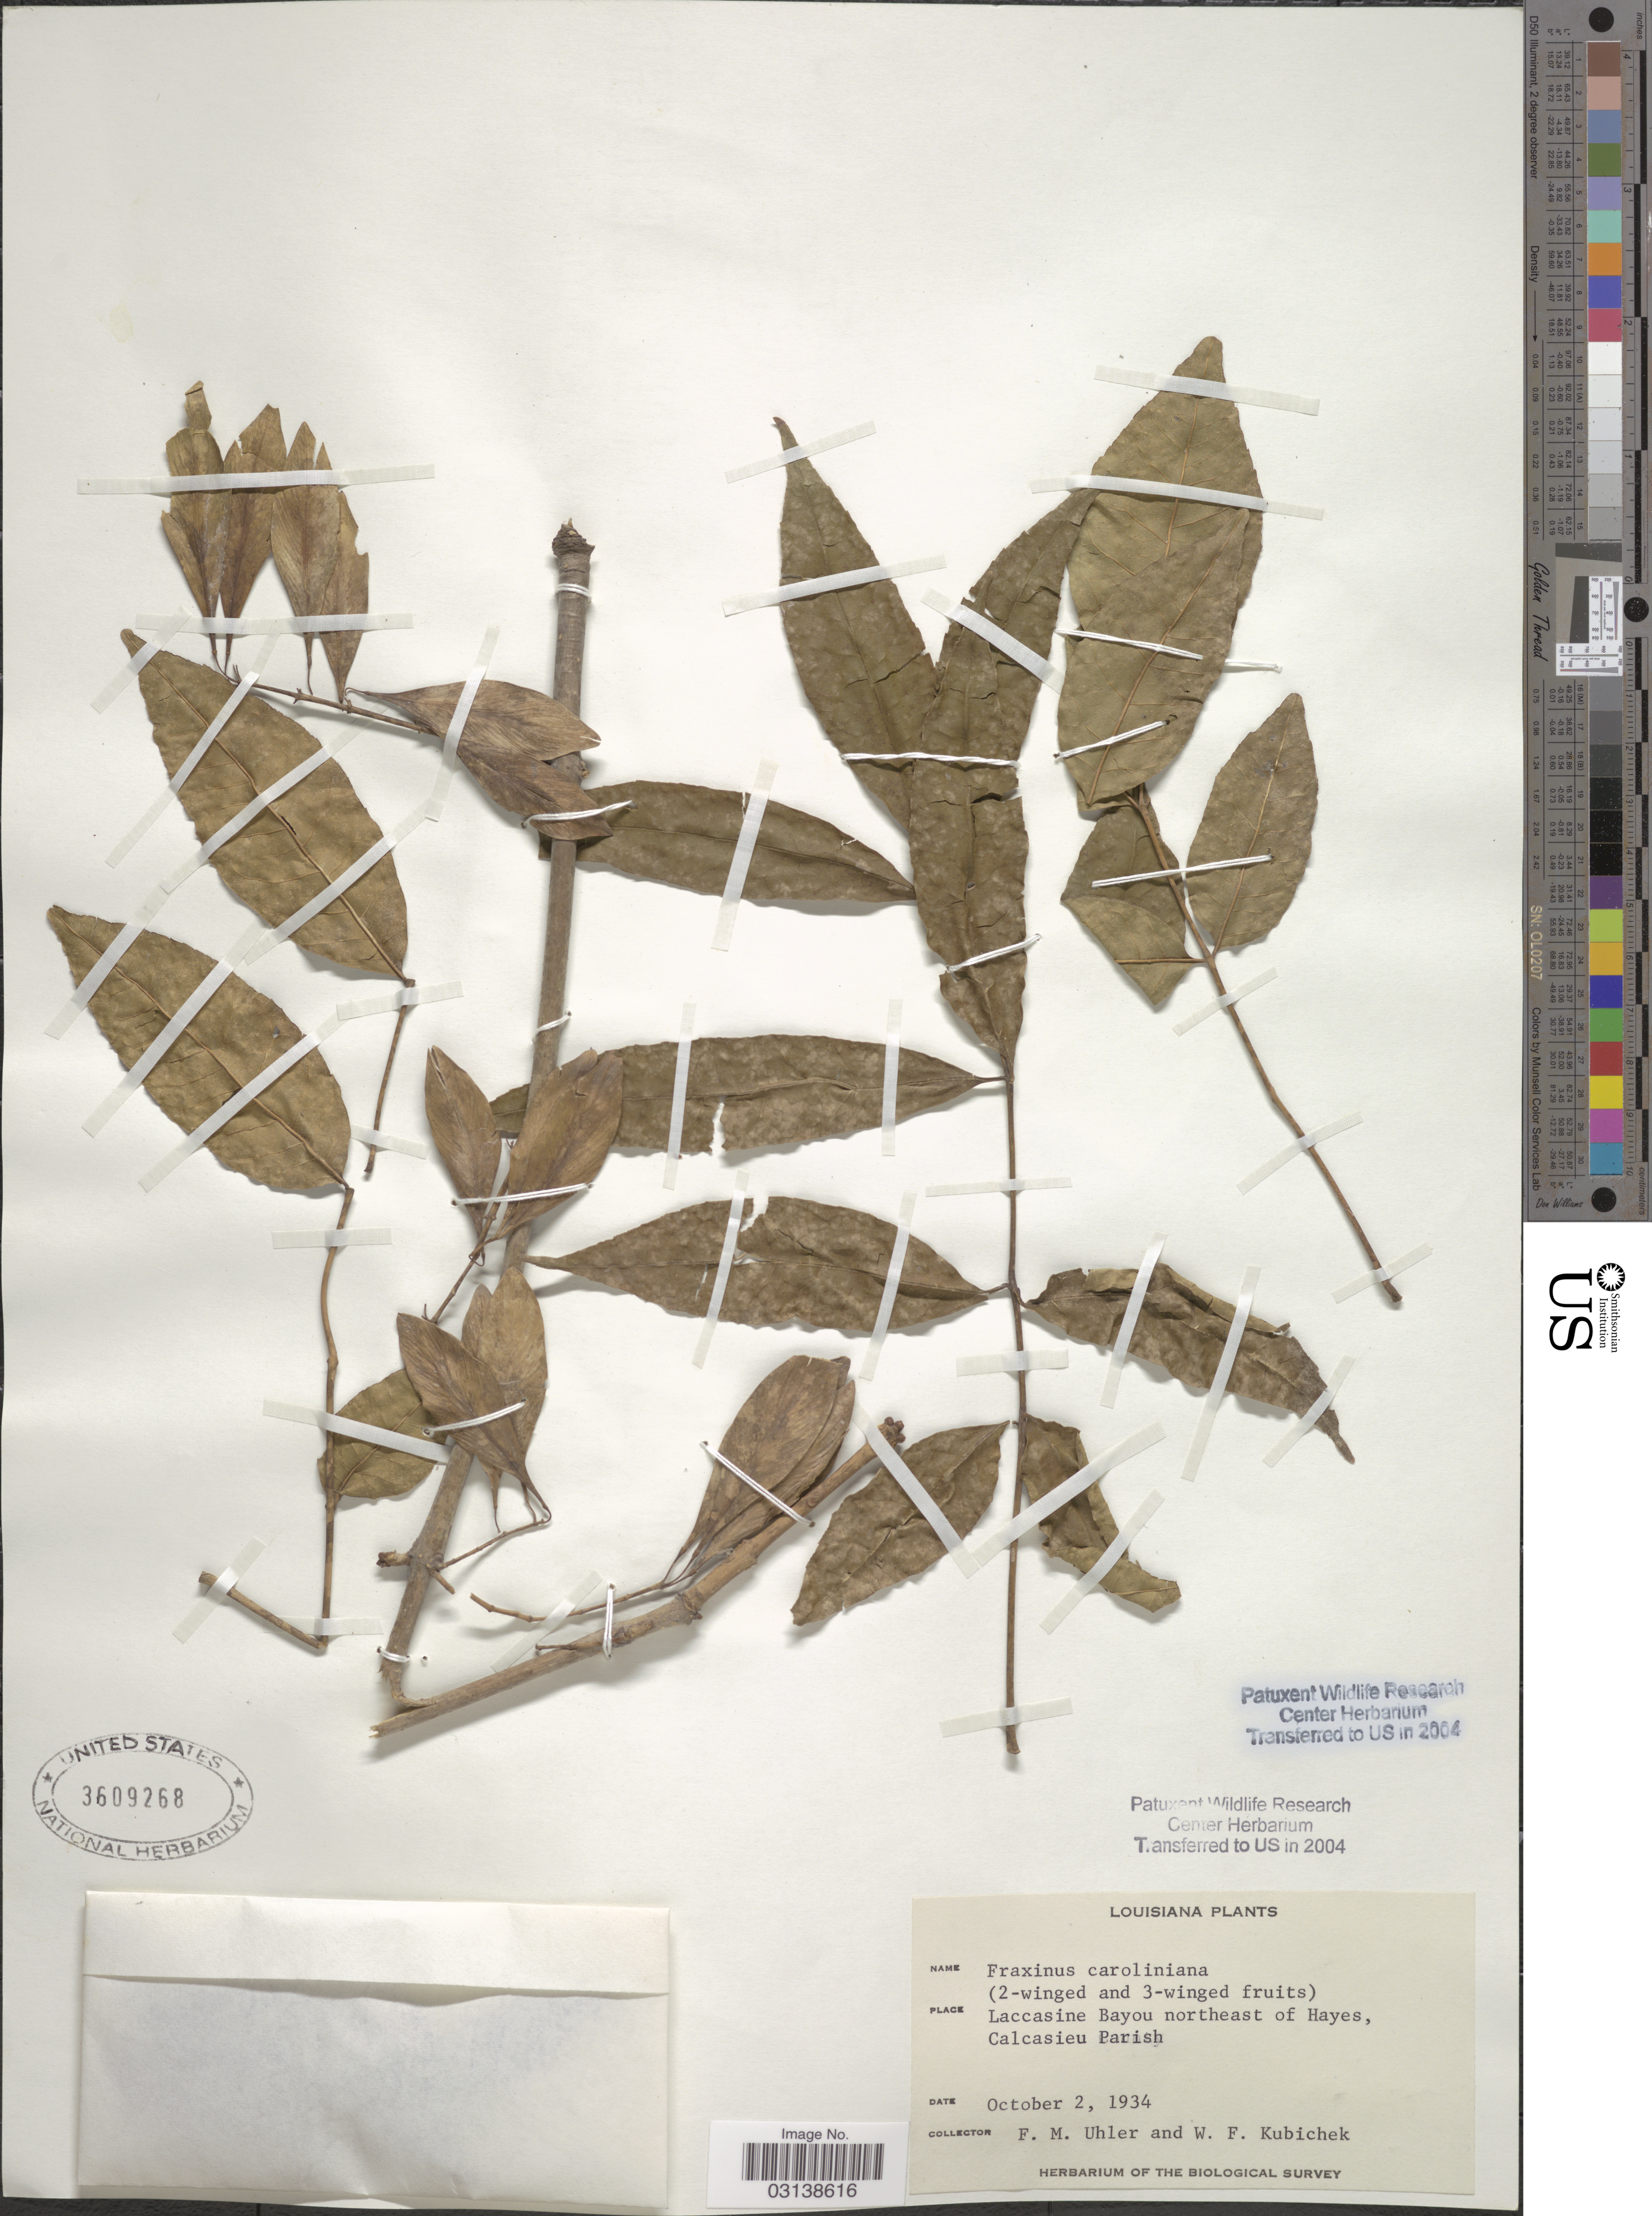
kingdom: Plantae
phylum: Tracheophyta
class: Magnoliopsida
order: Lamiales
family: Oleaceae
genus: Fraxinus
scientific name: Fraxinus caroliniana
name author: Mill.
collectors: F. M. Uhler & W. Kubichek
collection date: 1934-10-02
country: United States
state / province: Louisiana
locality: Laccasine Bayou northeast of Hayes, Calcasieu Parish.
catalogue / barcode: US 3609268